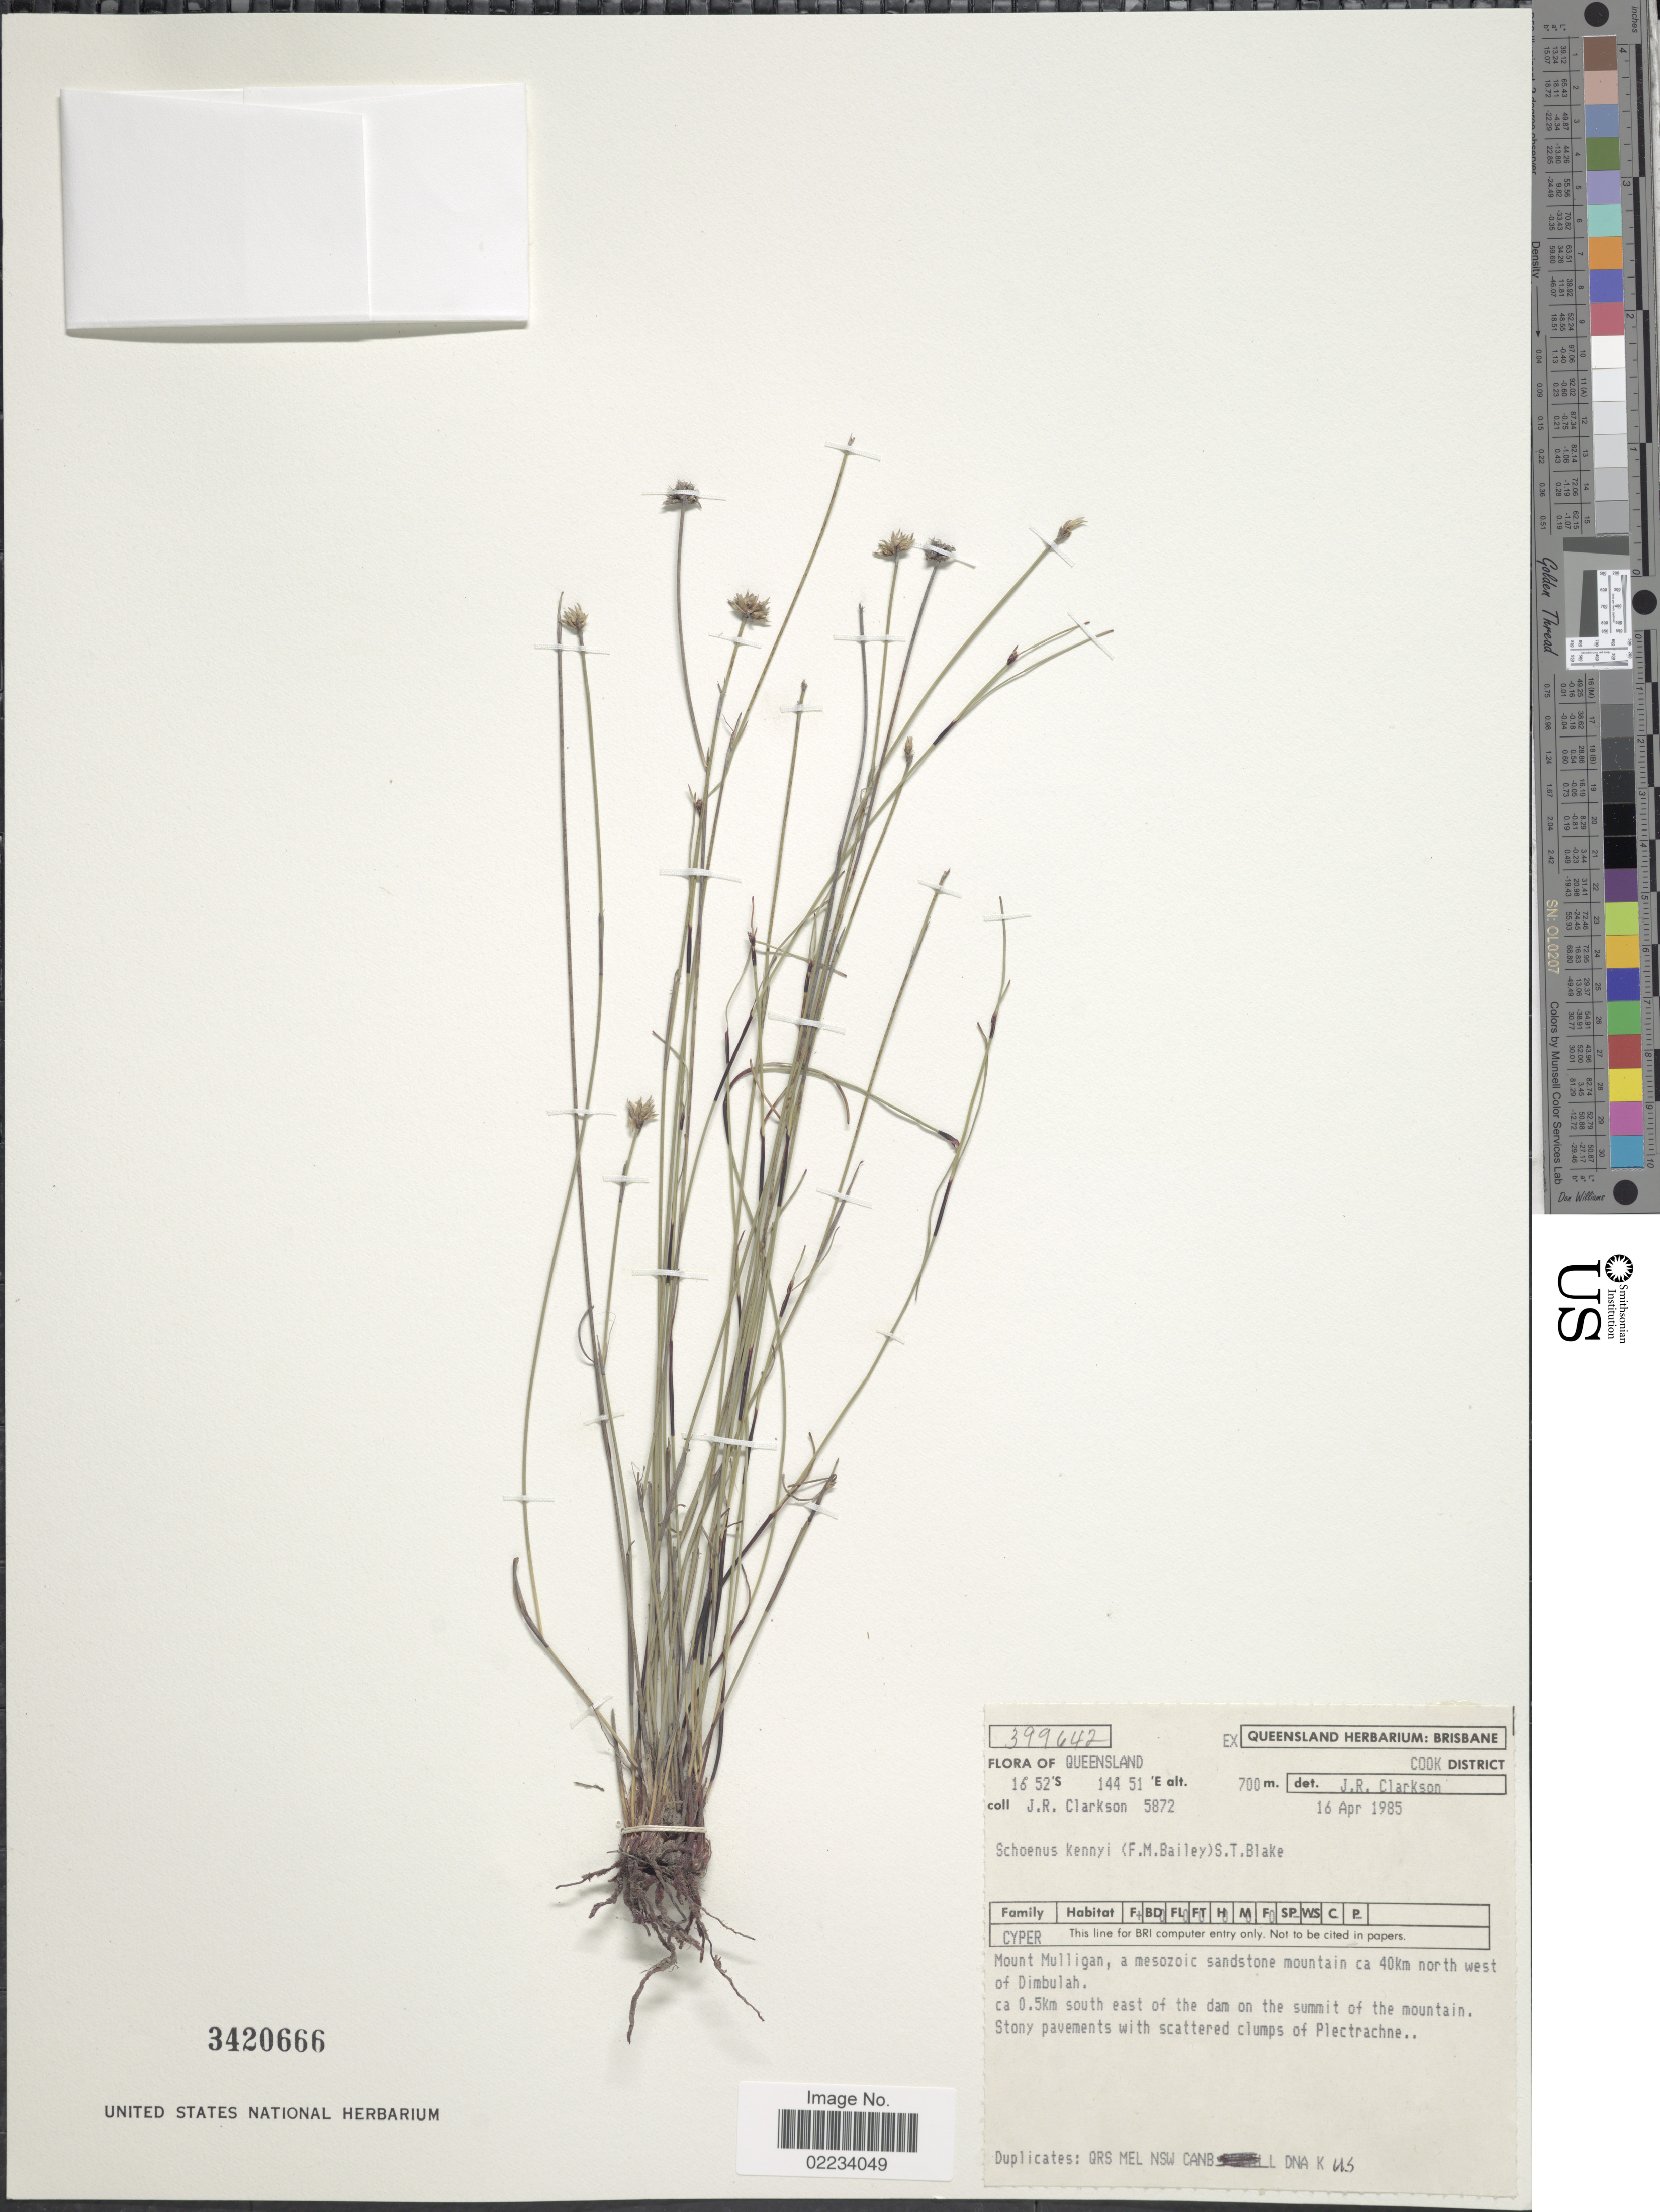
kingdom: Plantae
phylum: Tracheophyta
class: Liliopsida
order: Poales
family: Cyperaceae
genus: Schoenus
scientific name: Schoenus kennyi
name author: (F.M. Bailey) S.T. Blake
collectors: J. Clarkson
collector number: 5872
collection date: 1985-04-16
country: Australia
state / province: Queensland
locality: Cook District, Mount Mulligan, a mesozoic sandstone mountain ca 40Km north west of Dimbulah, ca. 0.5km south east of the dam on the summit of the mountain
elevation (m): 700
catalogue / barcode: US 3420666